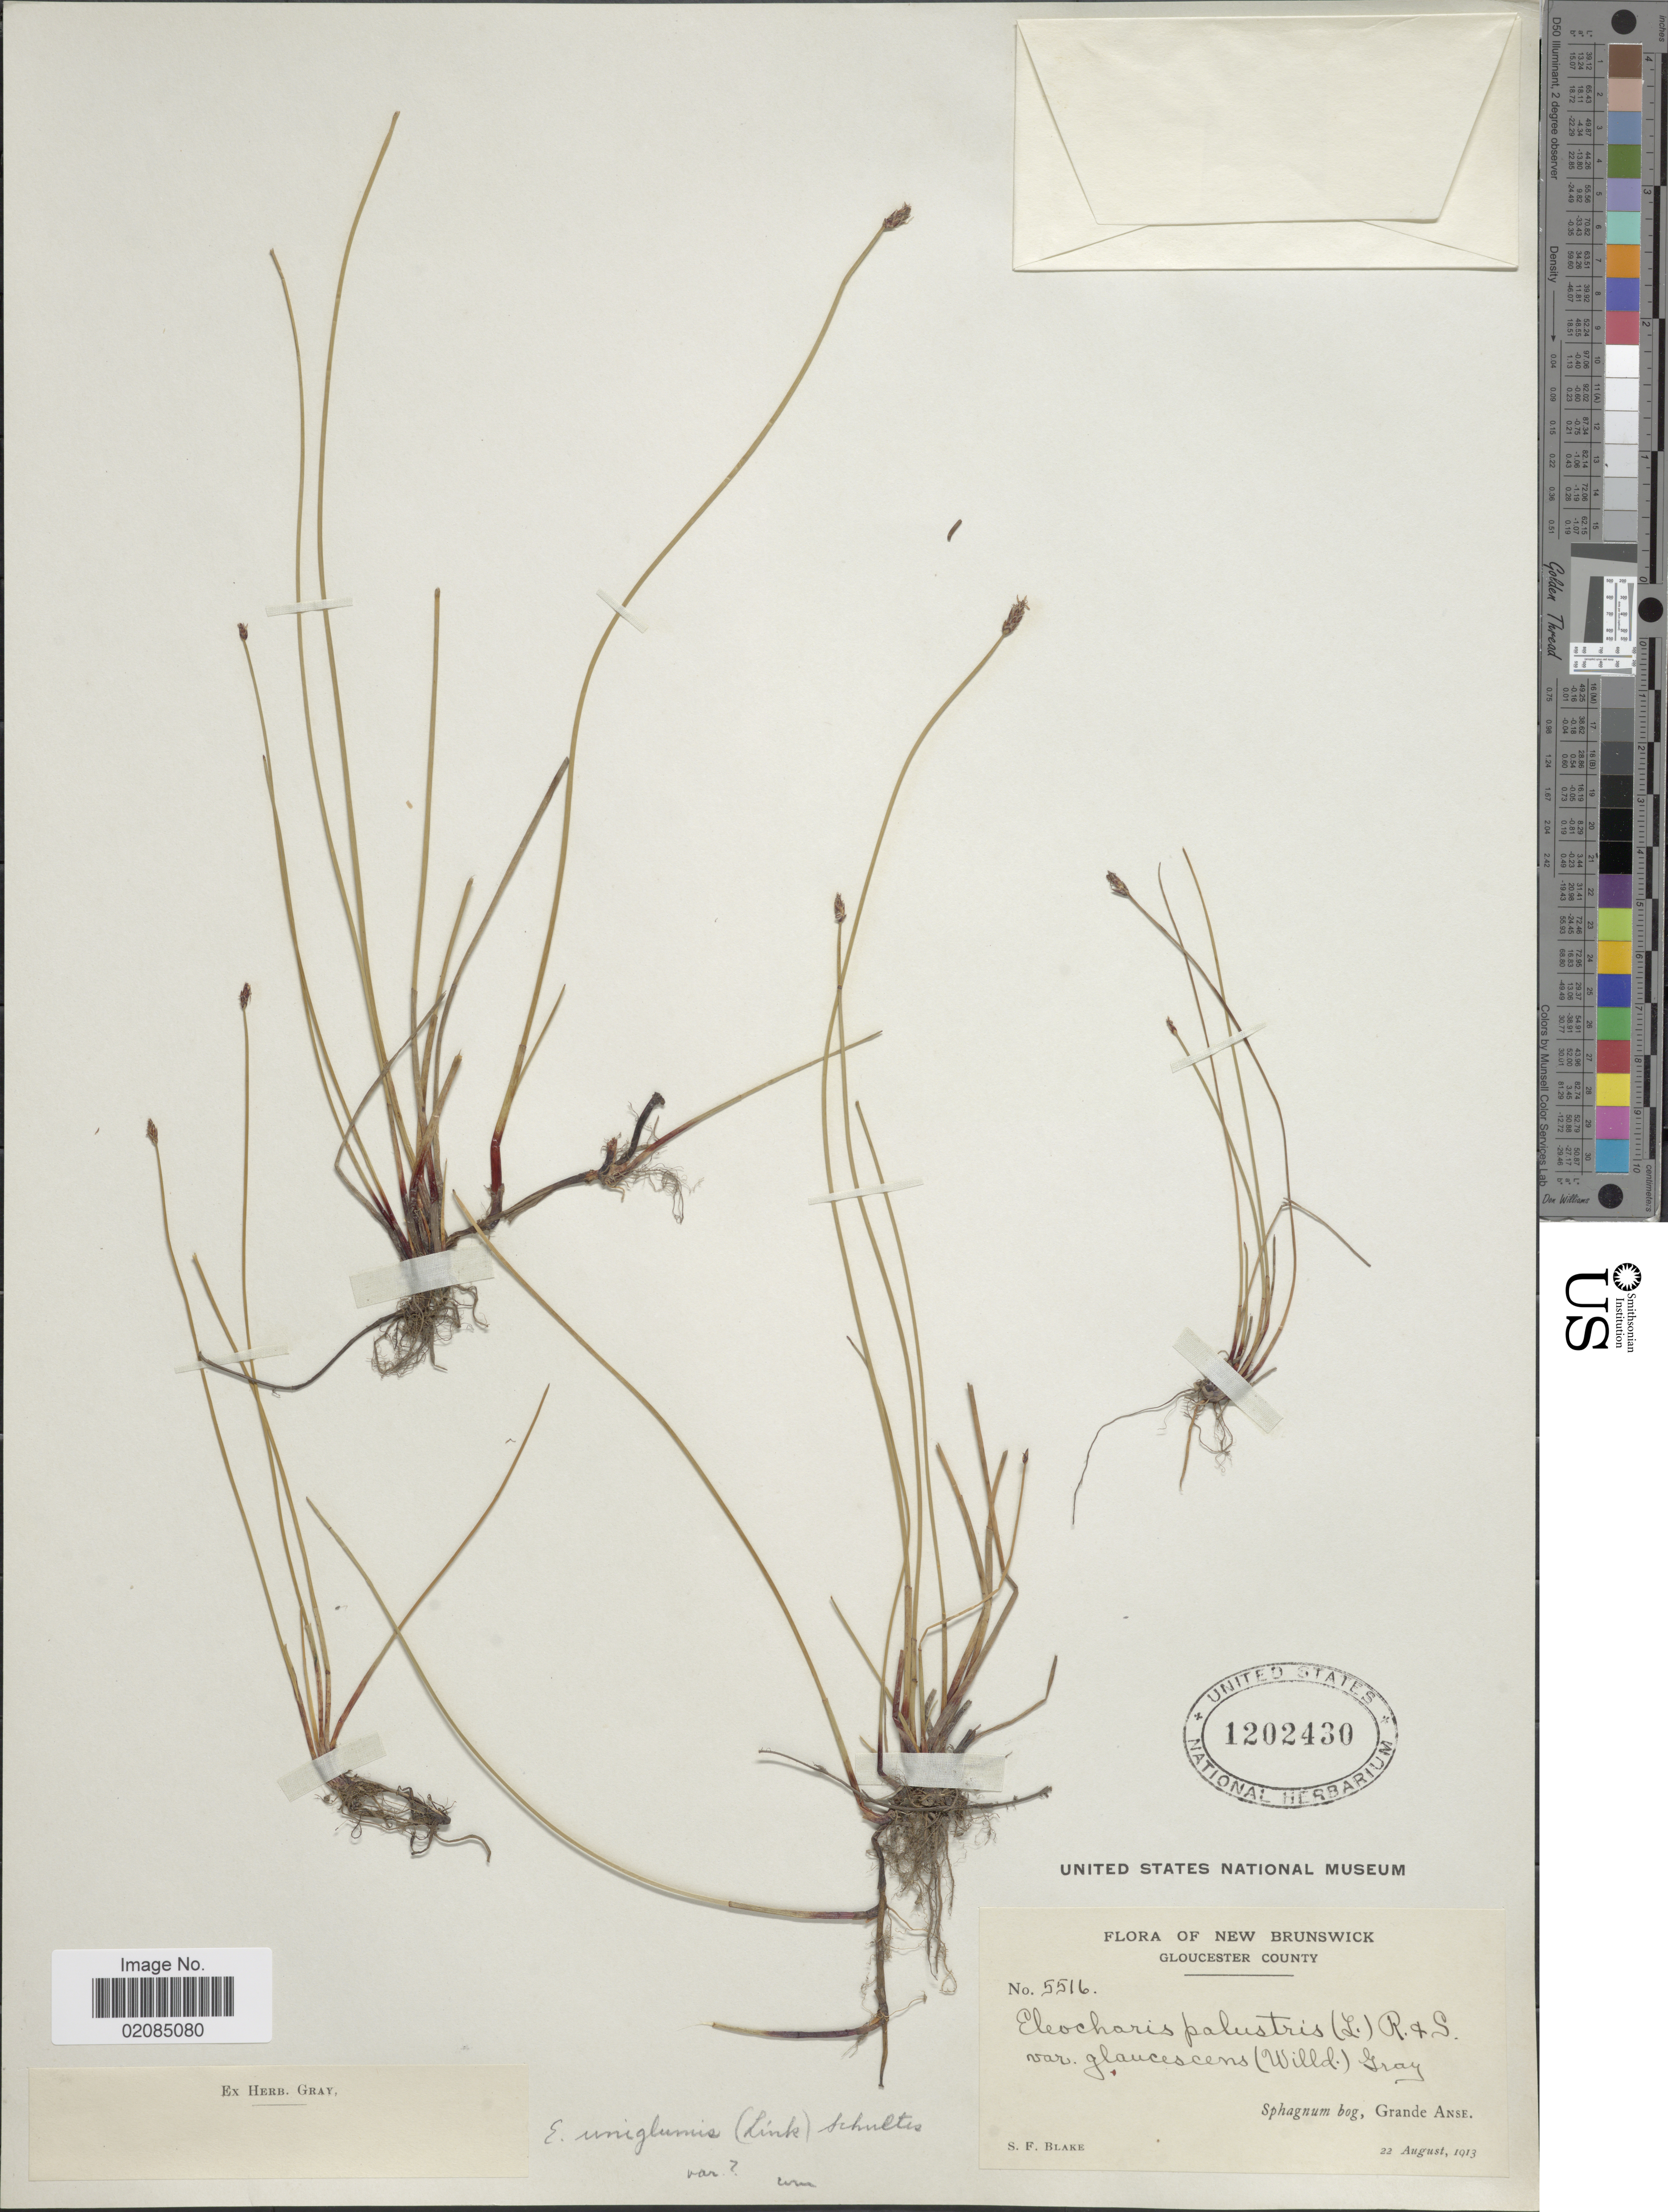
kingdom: Plantae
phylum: Tracheophyta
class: Liliopsida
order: Poales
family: Cyperaceae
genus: Eleocharis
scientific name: Eleocharis uniglumis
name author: (Link) Schult.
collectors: S. Blake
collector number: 5516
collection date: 1913-08-22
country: Canada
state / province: New Brunswick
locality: Sphagnum bog, Grande Anse, Gloucester County.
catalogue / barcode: US 1202430